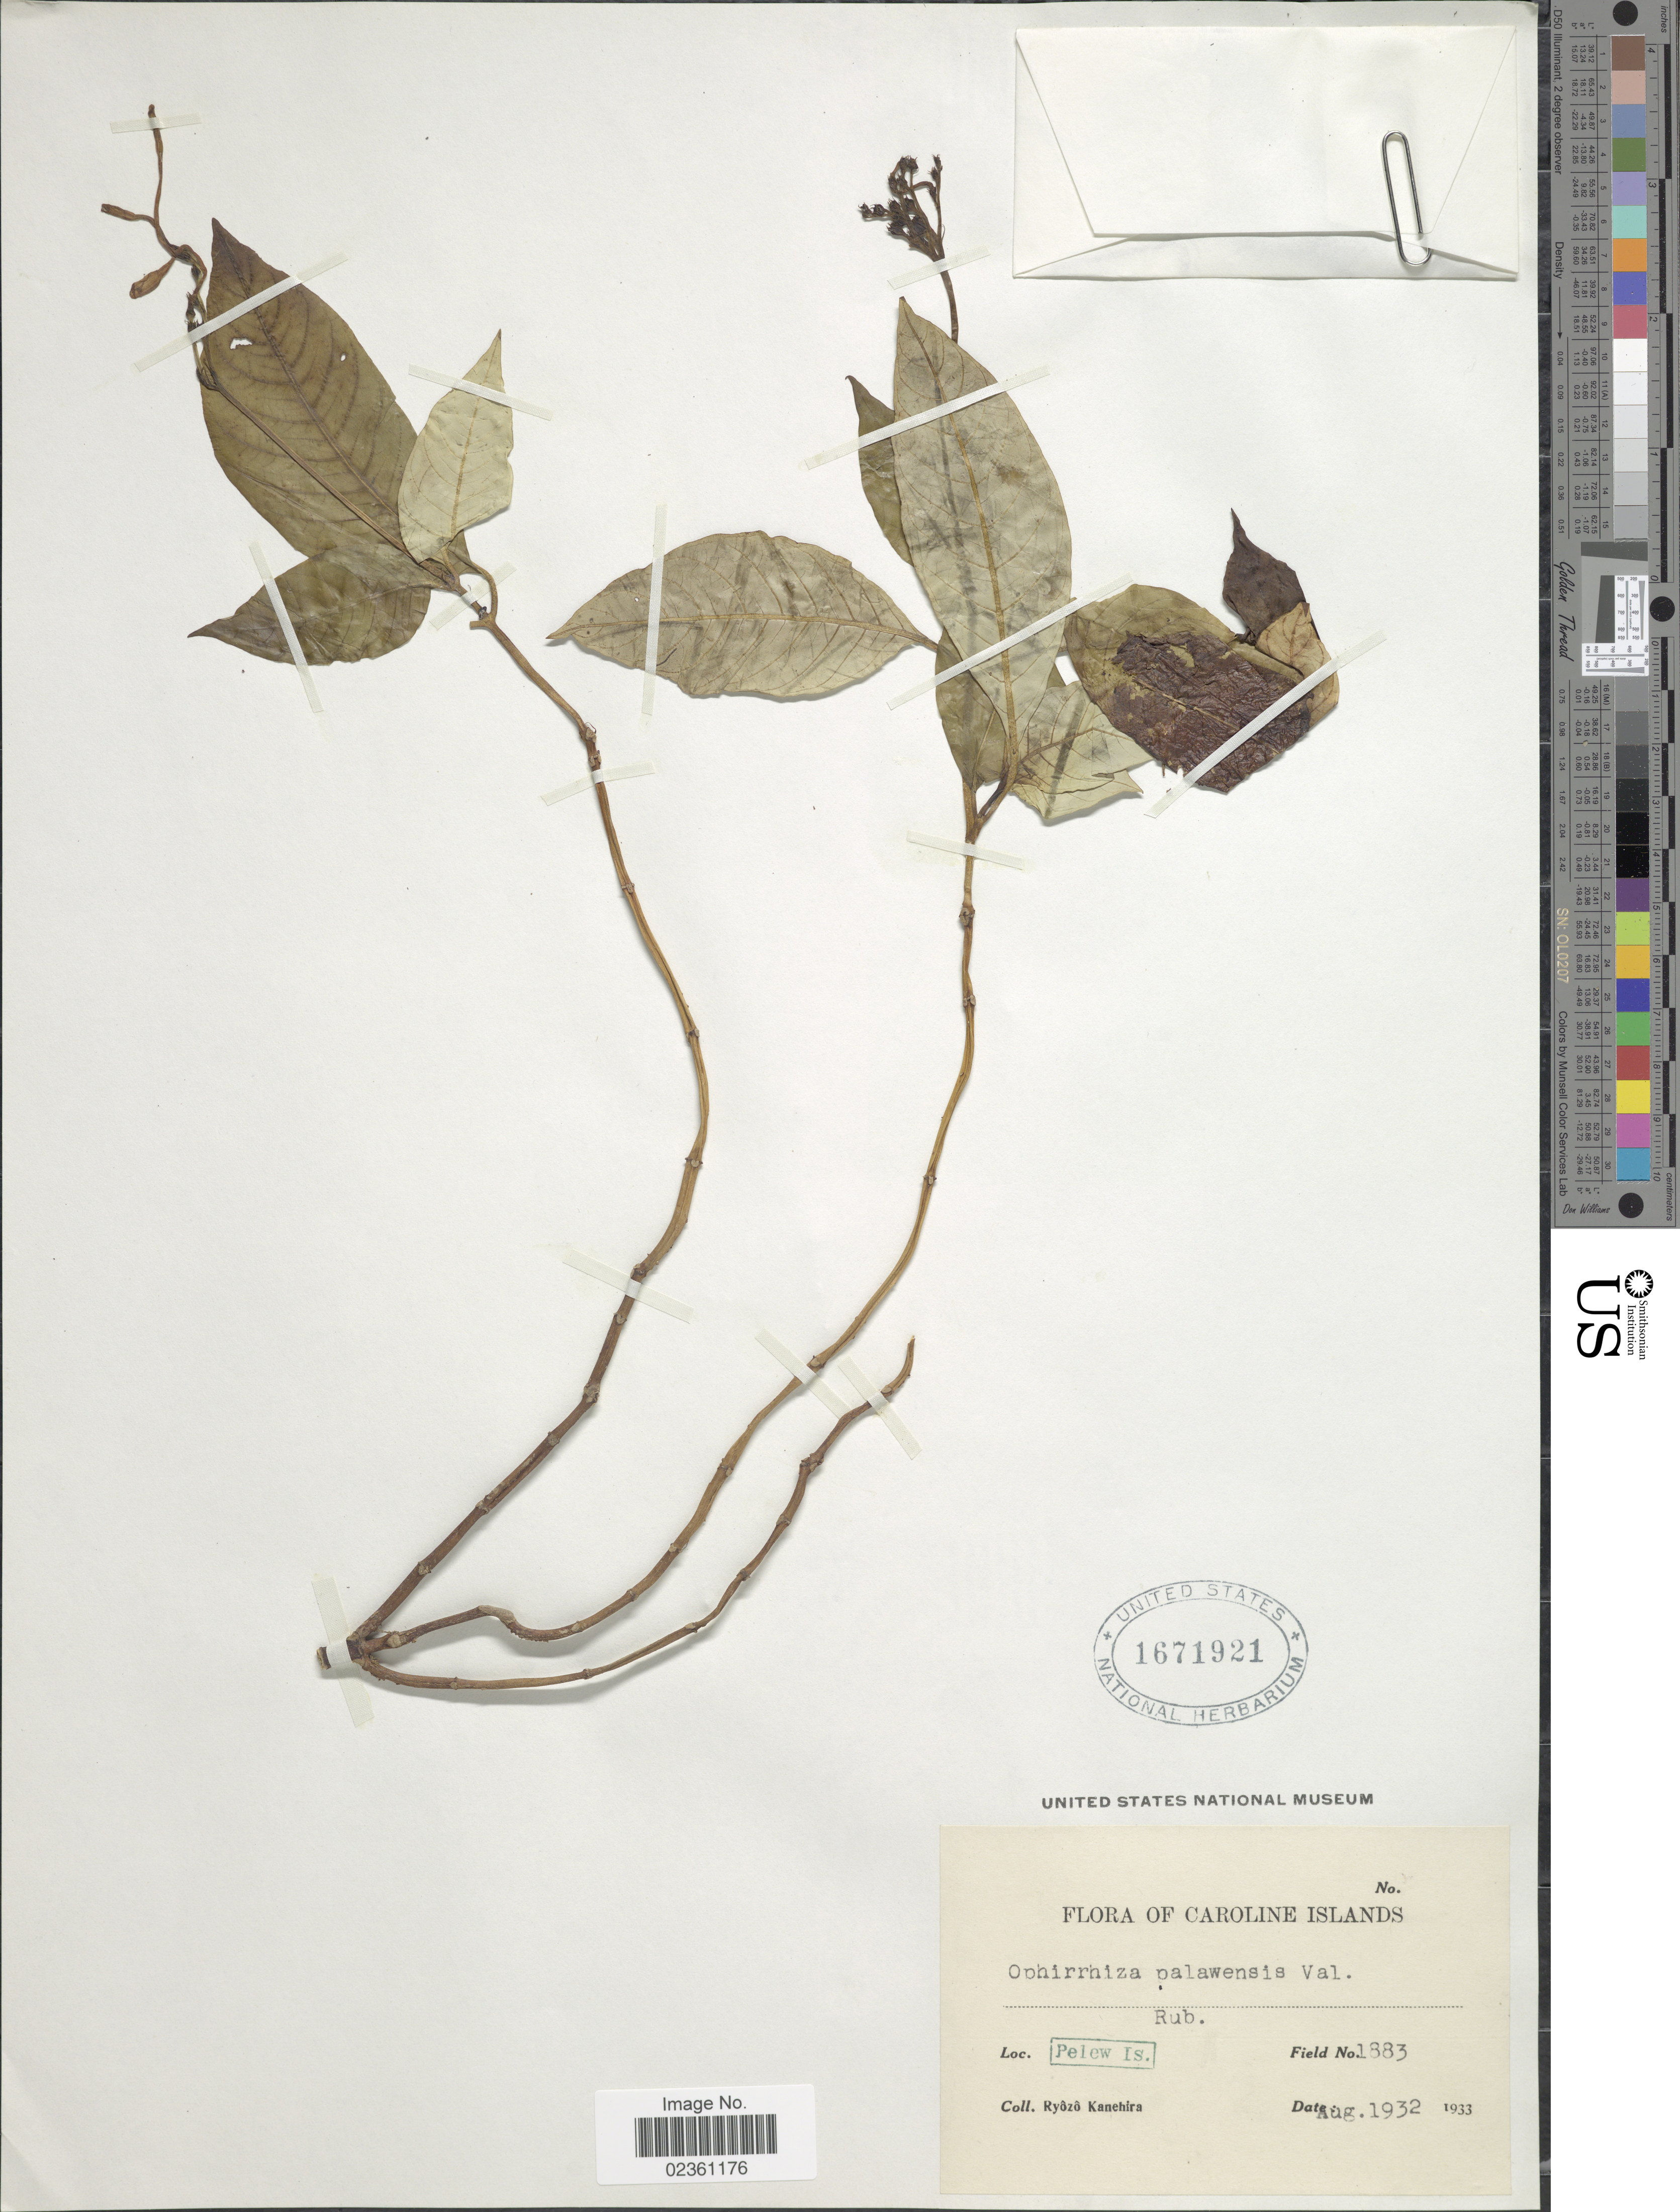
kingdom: Plantae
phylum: Tracheophyta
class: Magnoliopsida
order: Gentianales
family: Rubiaceae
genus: Ophiorrhiza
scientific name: Ophiorrhiza palauensis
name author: Valeton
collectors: R. Kanehira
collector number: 1883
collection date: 1932-08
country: Palau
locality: Caroline Islands, Pelew Is.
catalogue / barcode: US 1671921